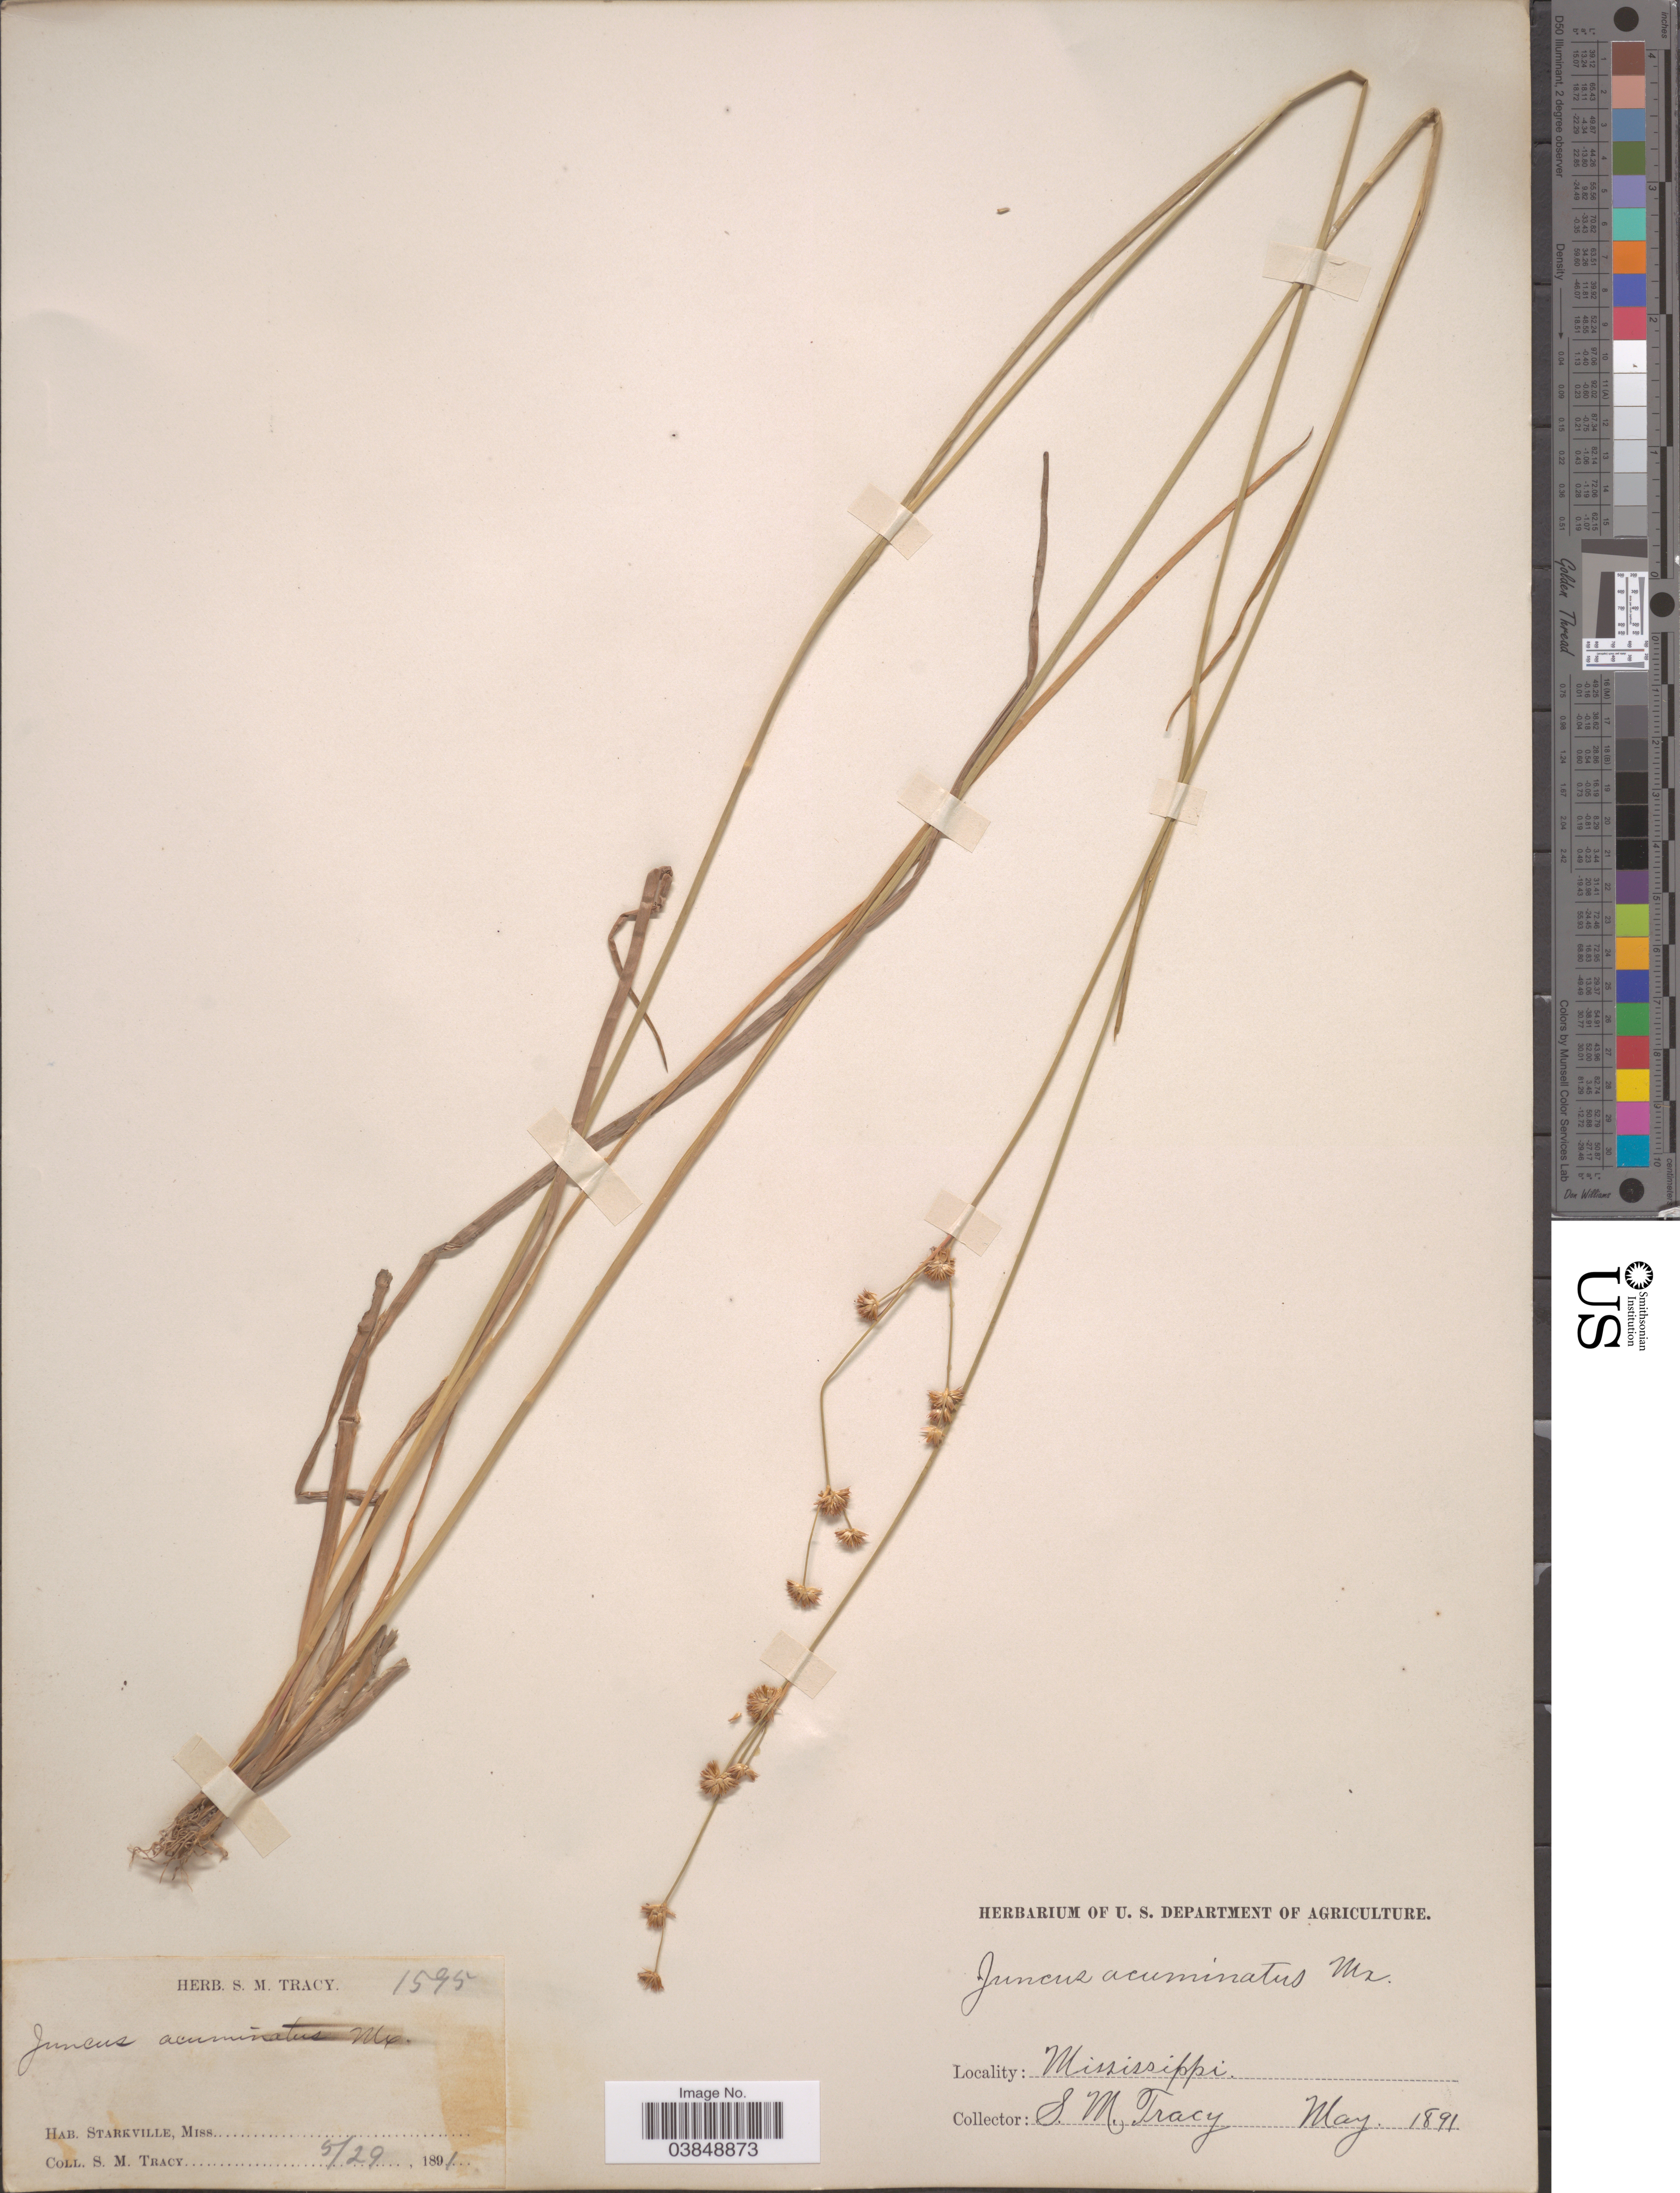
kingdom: Plantae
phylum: Tracheophyta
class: Liliopsida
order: Poales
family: Juncaceae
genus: Juncus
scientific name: Juncus acuminatus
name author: Michx.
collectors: S. M. Tracy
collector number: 1595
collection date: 1891-05-29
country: United States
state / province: Mississippi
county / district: Oktibbeha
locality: Starkville.